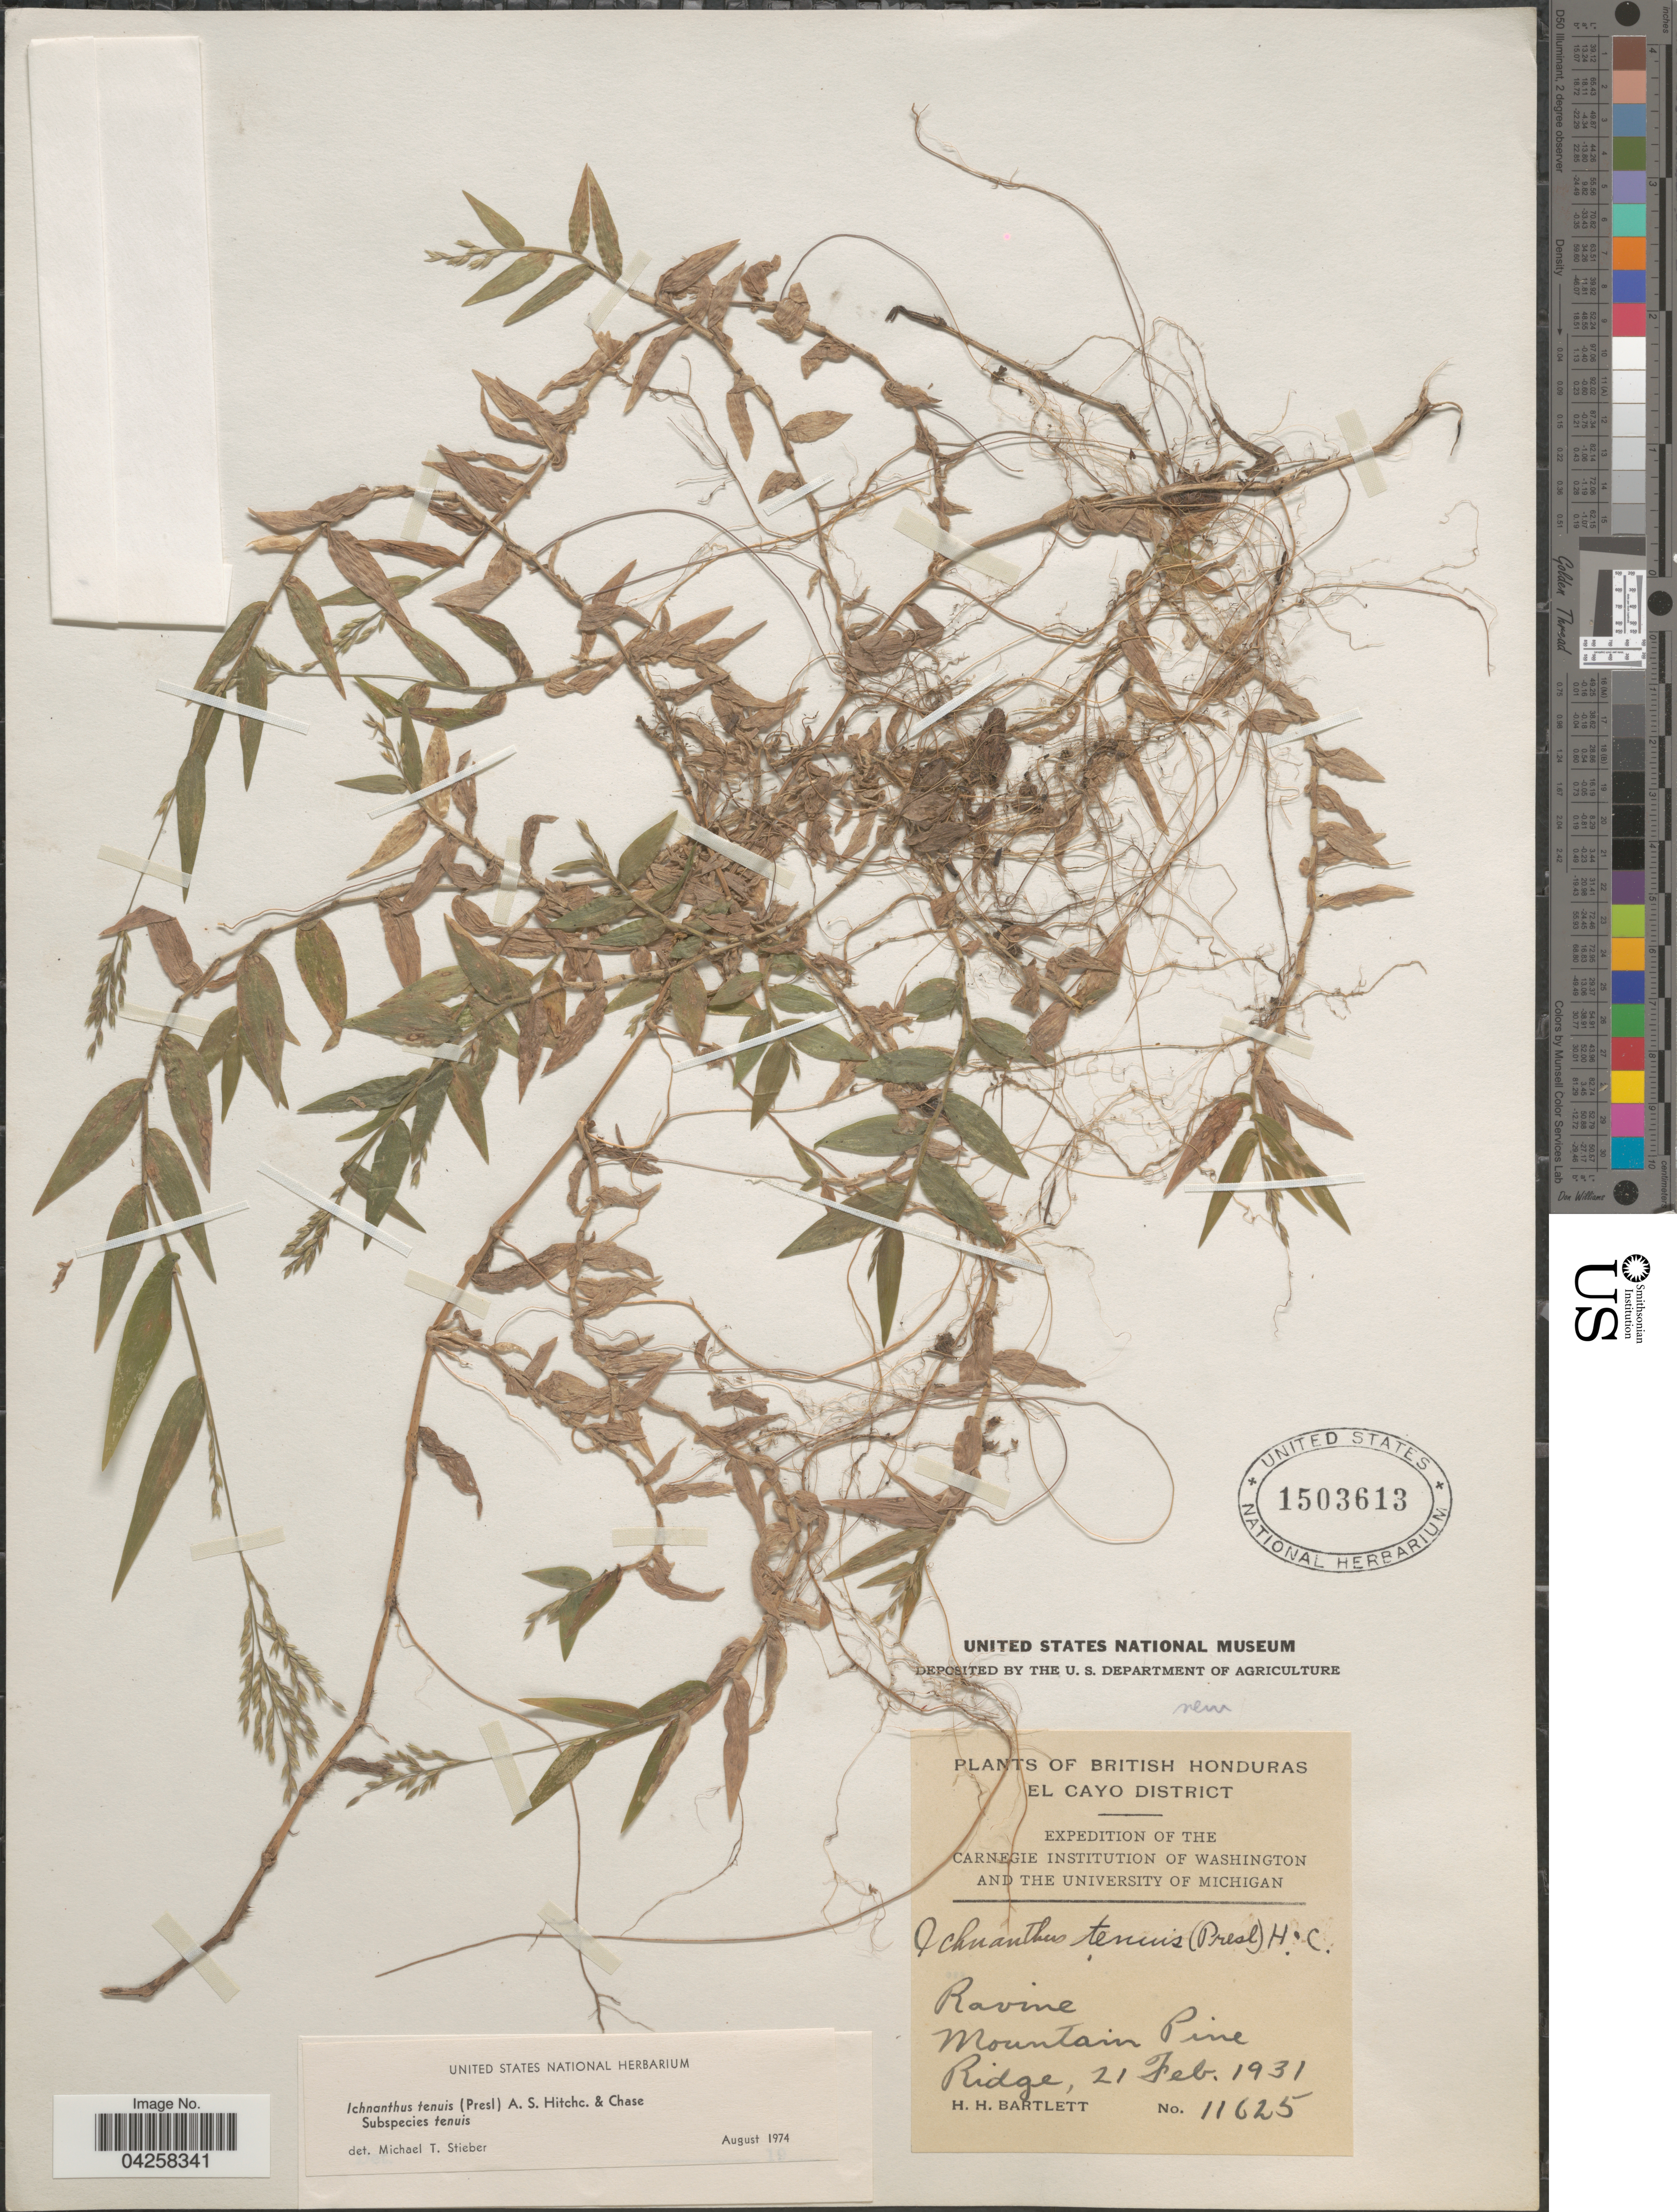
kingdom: Plantae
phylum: Tracheophyta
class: Liliopsida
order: Poales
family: Poaceae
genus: Ichnanthus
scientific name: Ichnanthus tenuis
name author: (J. Presl) Hitchc. & Chase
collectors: H. H. Bartlett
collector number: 11625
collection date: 1931-02-21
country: Belize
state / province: Cayo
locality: British Honduras. El Cayo District. Expedition of the Carnegie Institution of Washington and the University of Michigan. Ravine. Mountain Pine Ridge.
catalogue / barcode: US 1503613